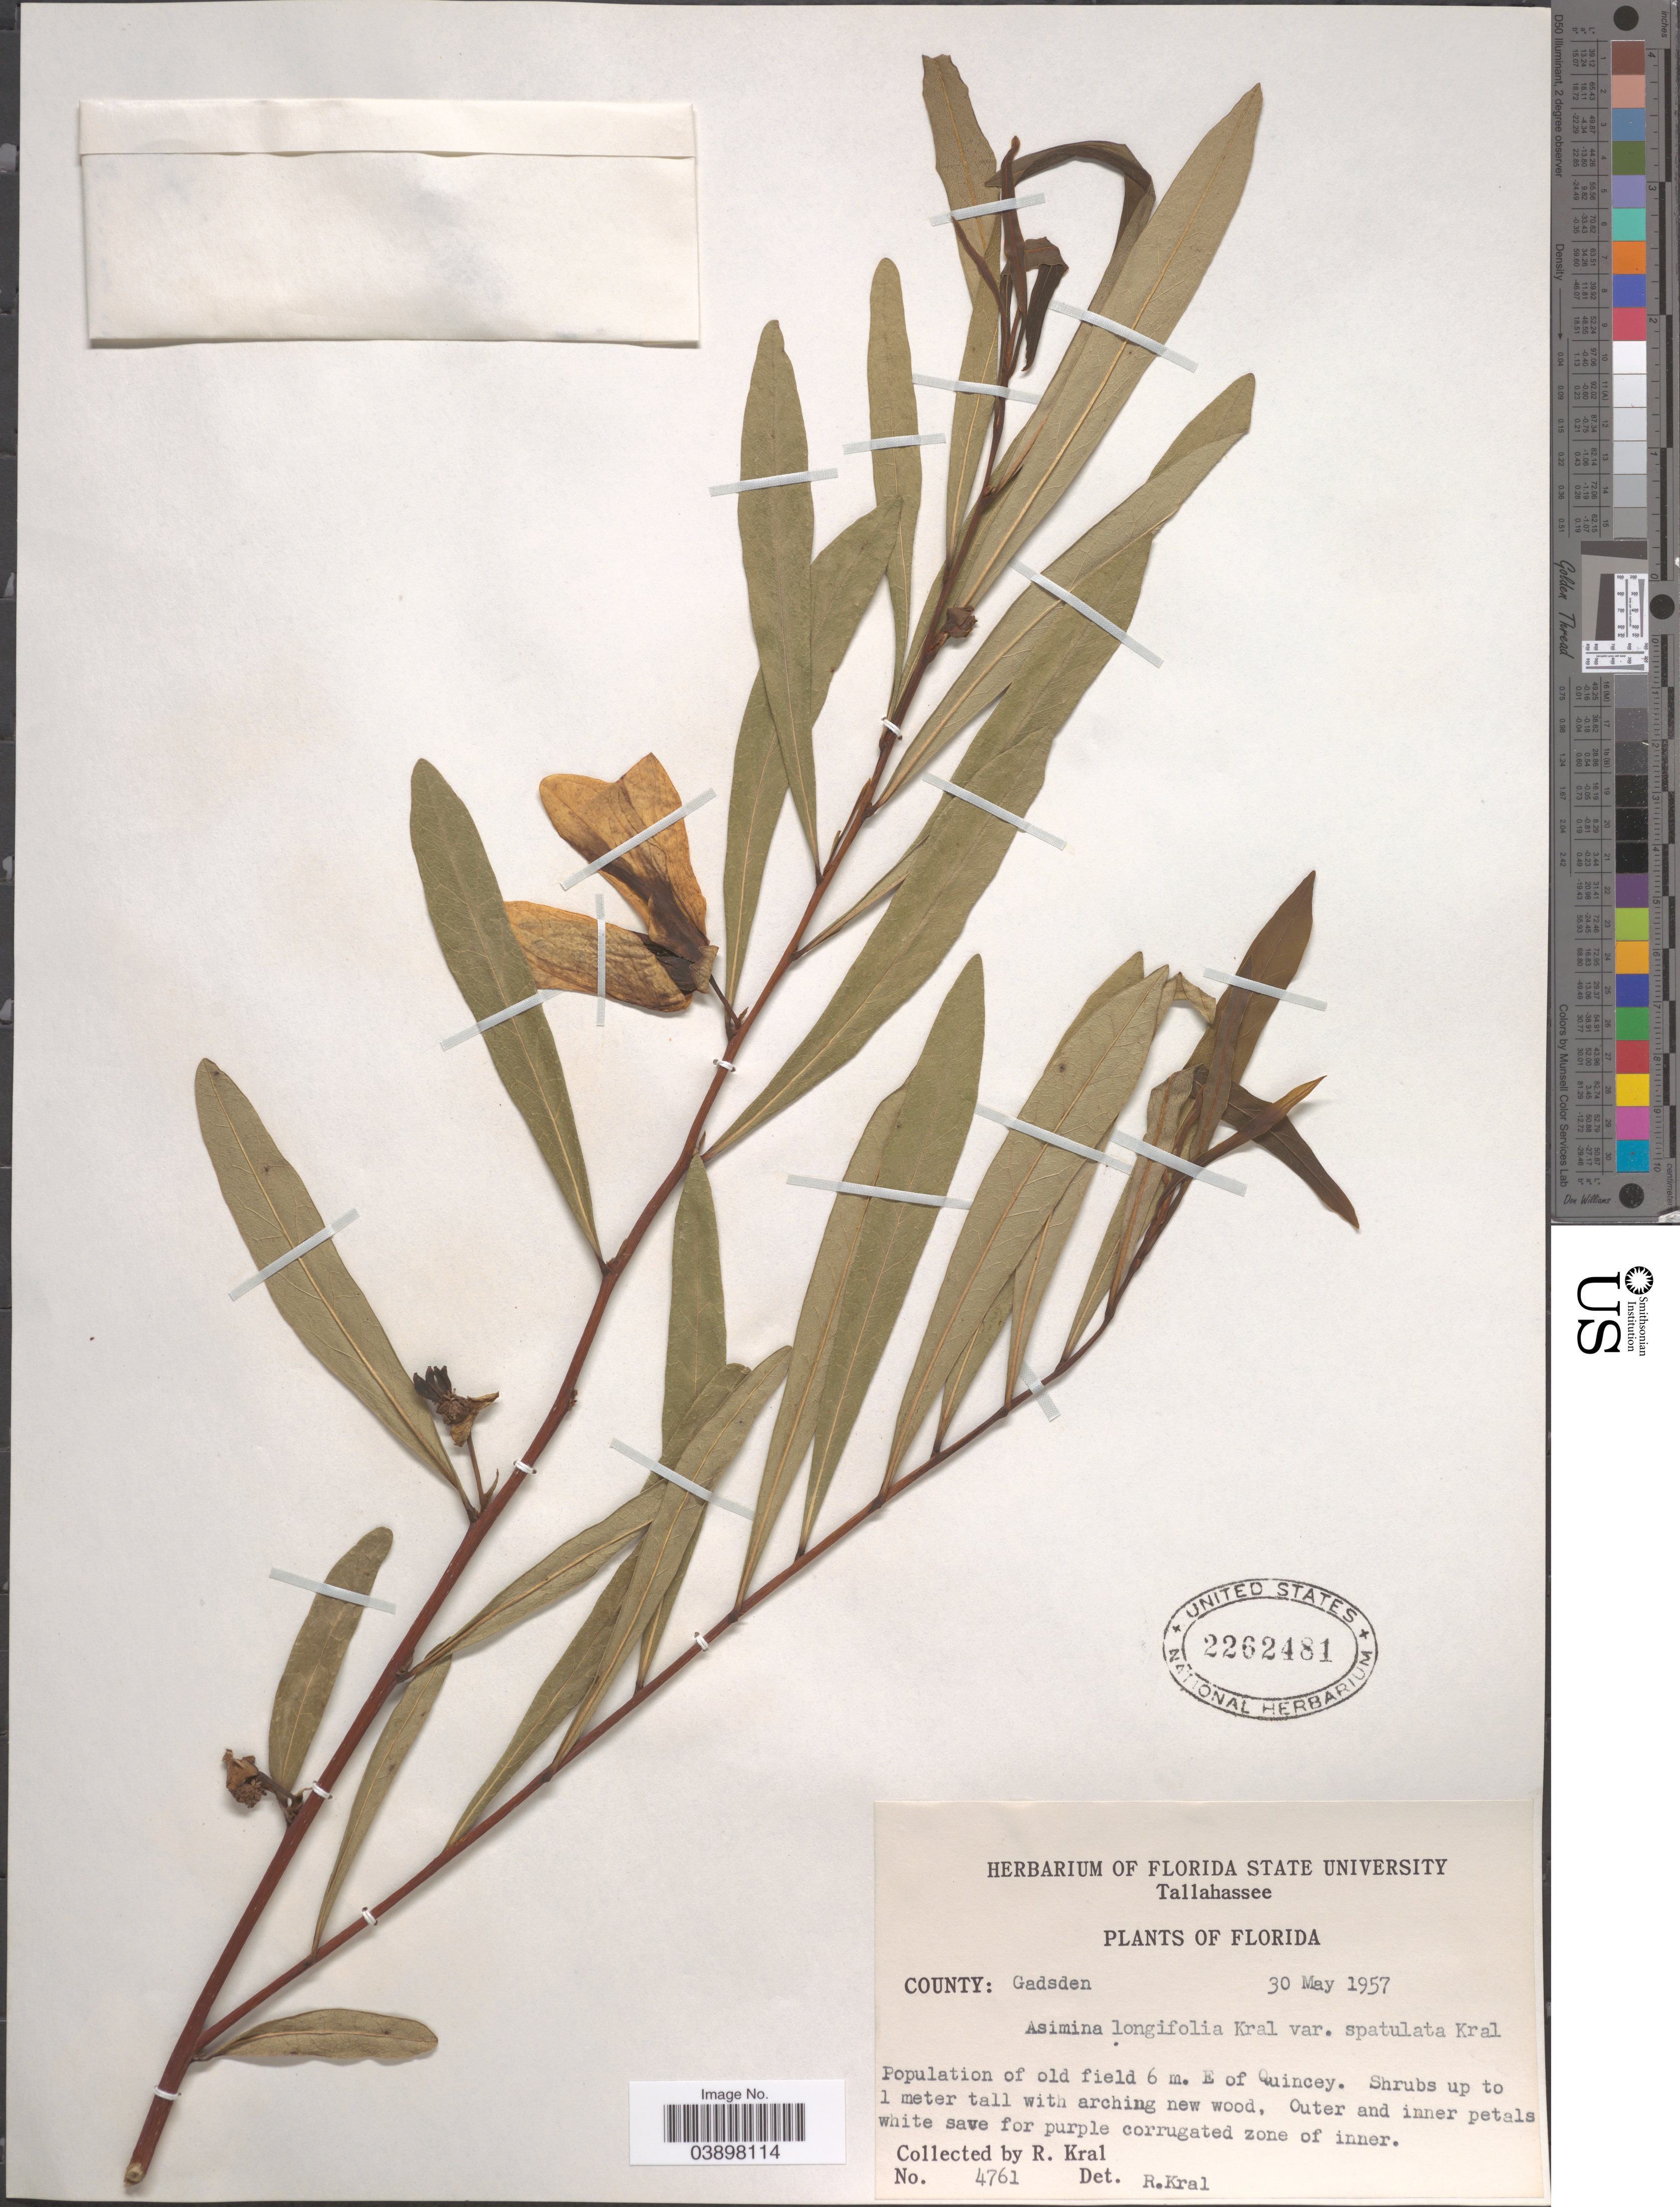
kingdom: Plantae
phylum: Tracheophyta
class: Magnoliopsida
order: Magnoliales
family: Annonaceae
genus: Asimina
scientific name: Asimina longifolia var. spatulata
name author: Kral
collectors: R. Kral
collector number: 4761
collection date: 1957-05-30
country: United States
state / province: Florida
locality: County: Gadsden. Population of old field 6 m. E of Quincey.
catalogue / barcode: US 2262481